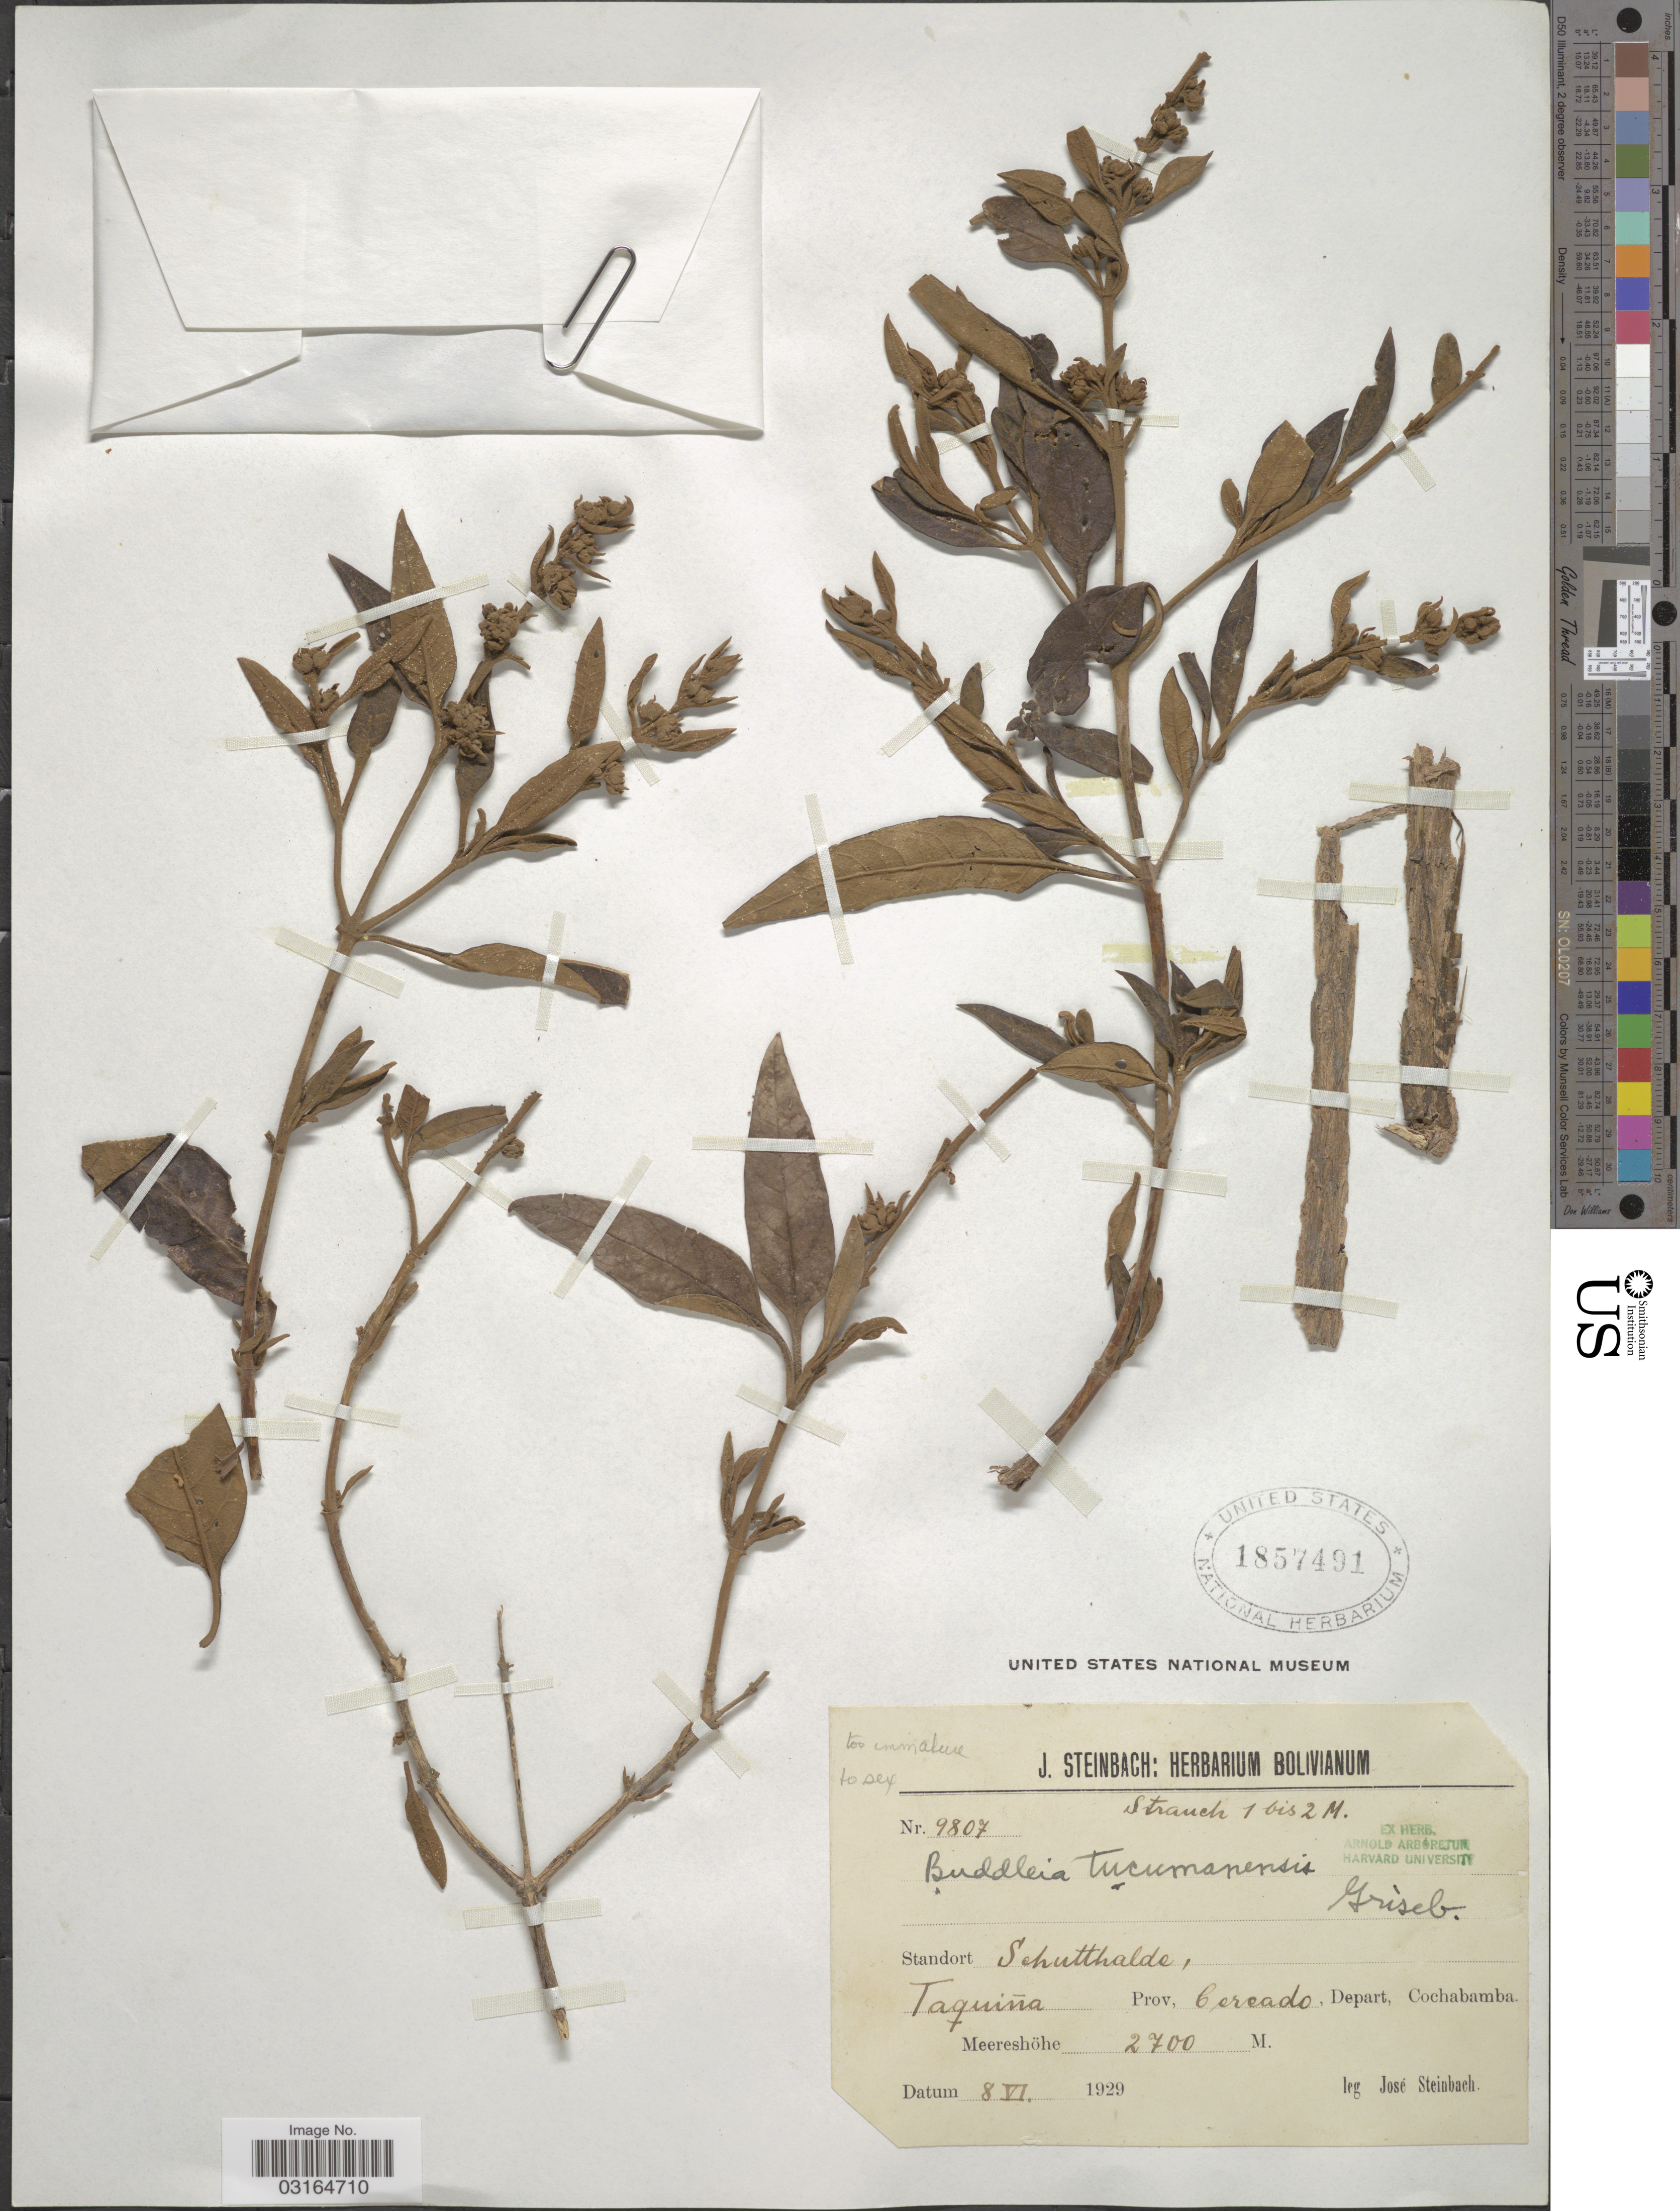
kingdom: Plantae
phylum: Tracheophyta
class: Magnoliopsida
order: Lamiales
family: Scrophulariaceae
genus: Buddleja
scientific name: Buddleja tucumanensis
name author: Griseb.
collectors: J. Steinbach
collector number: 9807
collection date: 1929-06-08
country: Bolivia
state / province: Cochabamba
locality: Standort Schutthalde, Taquiña, Prov. Cercado, Depart. Cochabamba.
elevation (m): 2700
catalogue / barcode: US 1857491